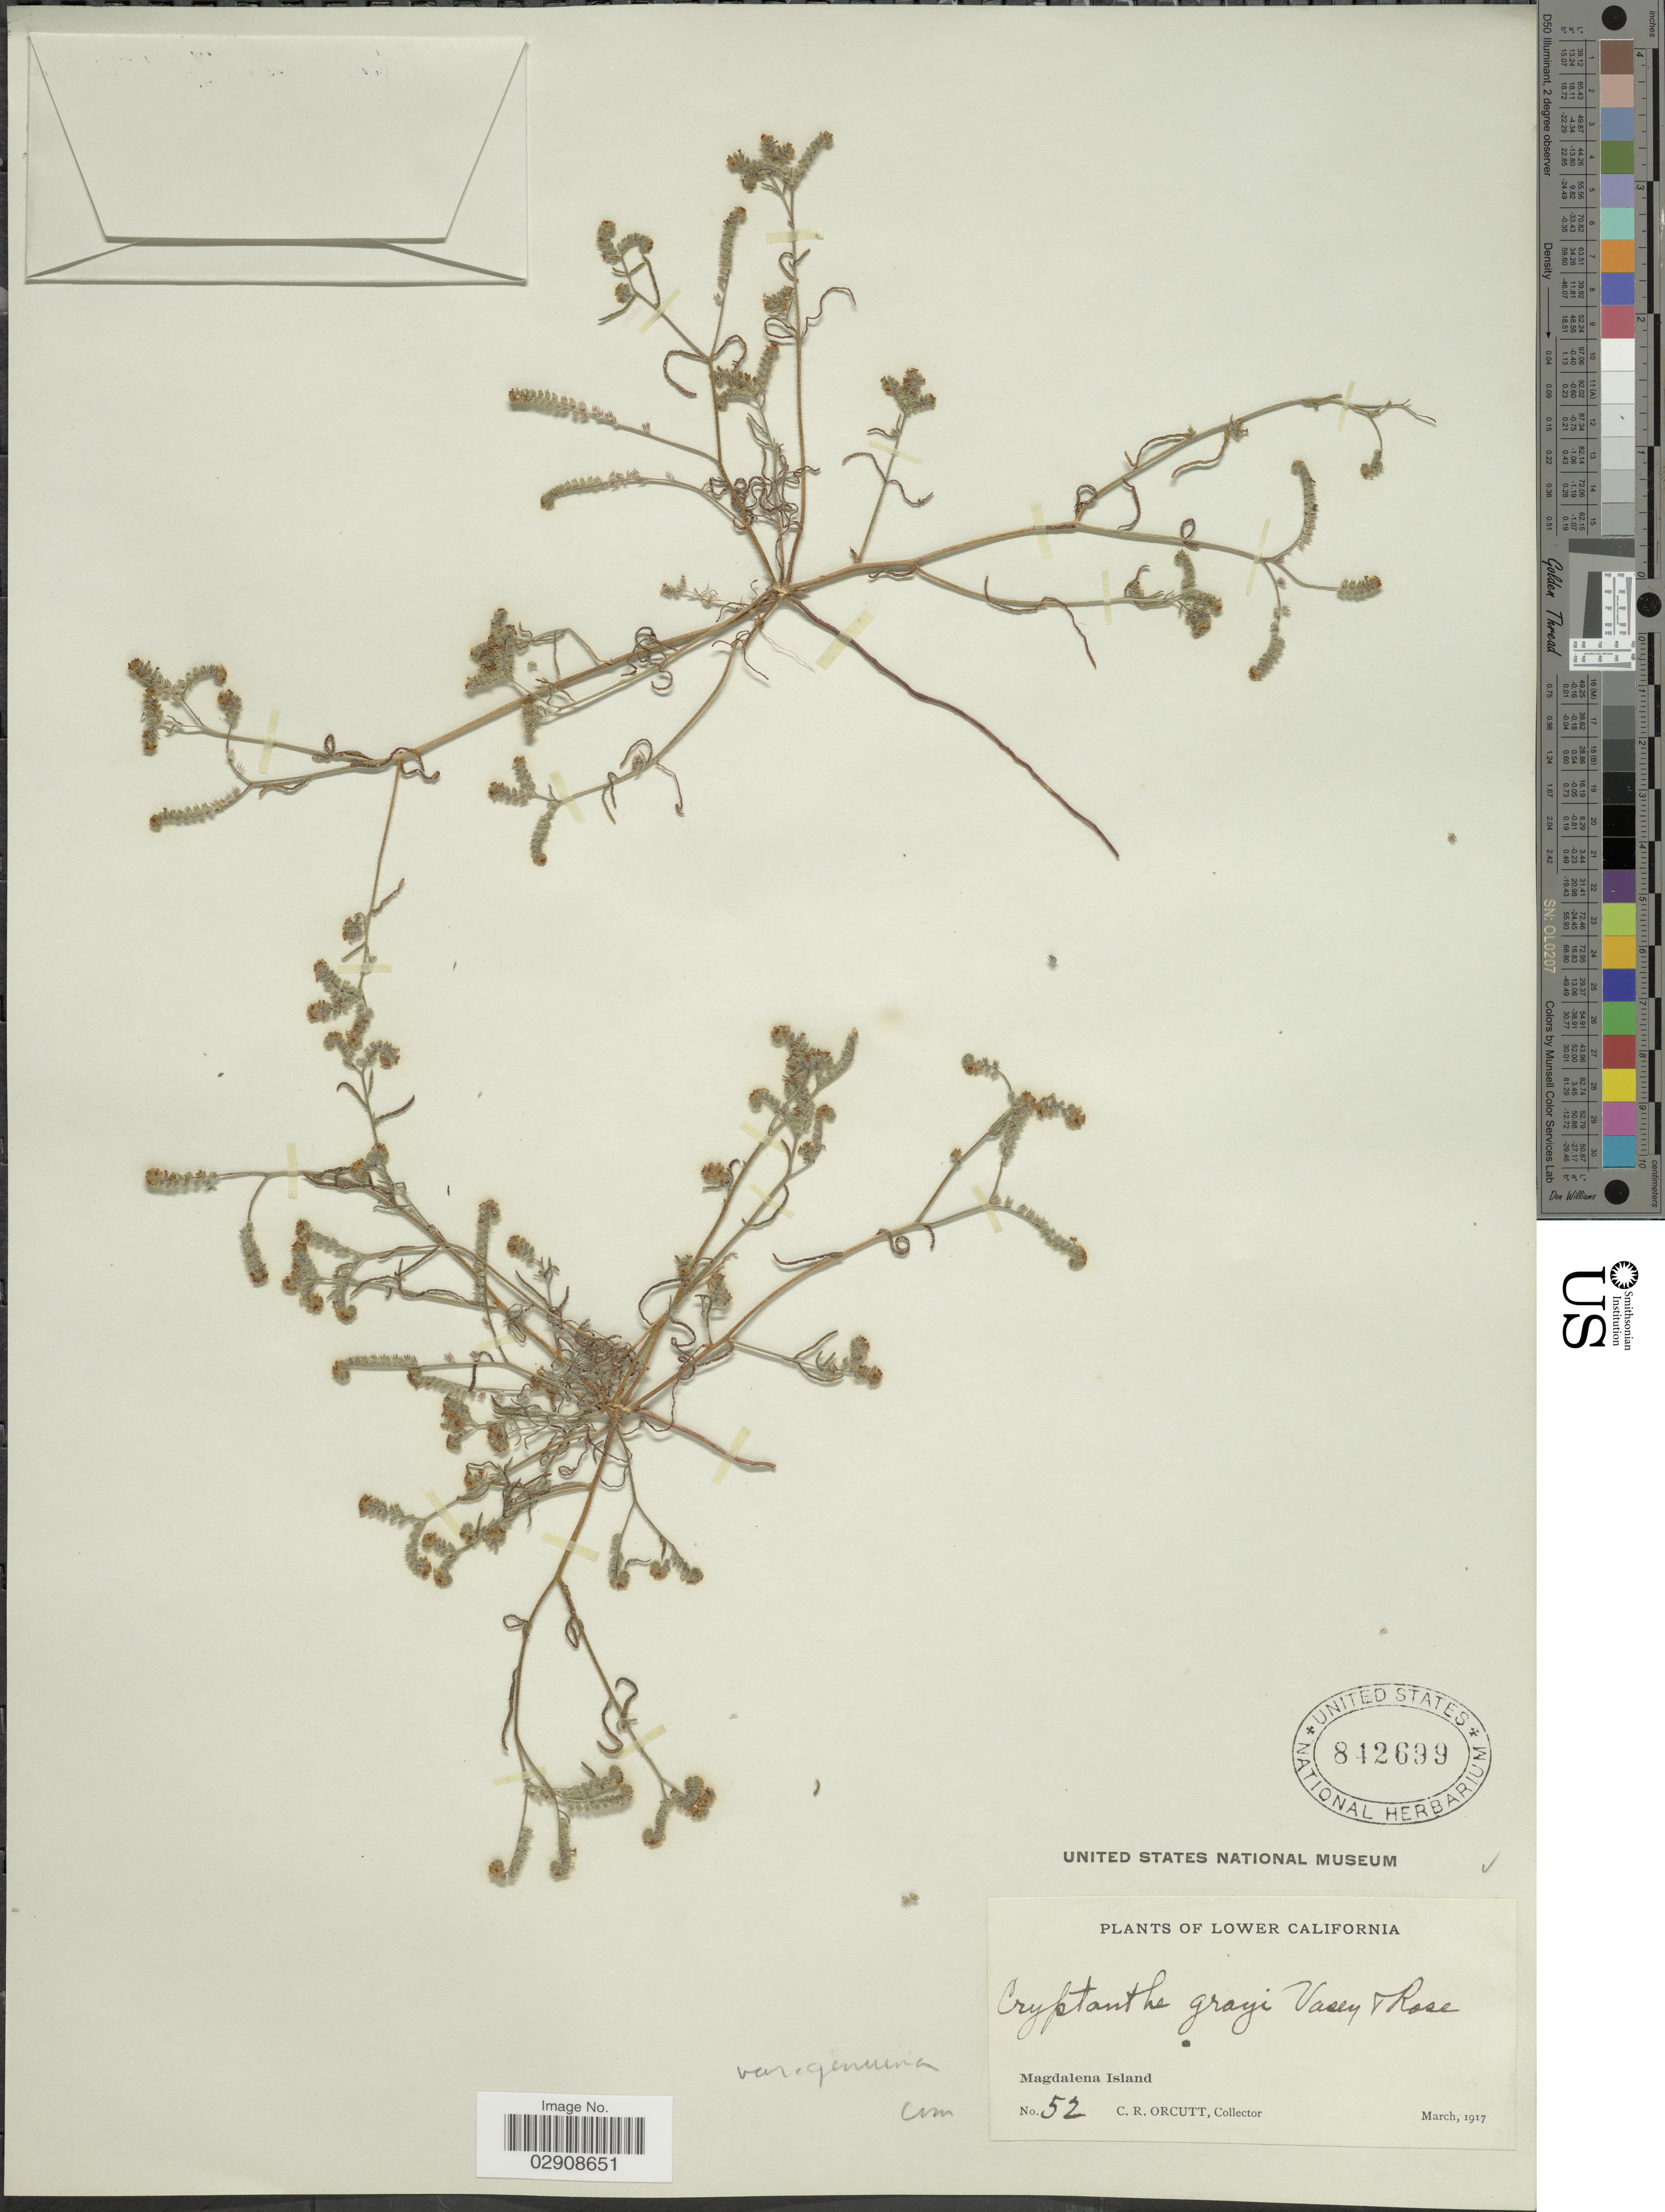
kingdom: Plantae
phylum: Tracheophyta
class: Magnoliopsida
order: Boraginales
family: Boraginaceae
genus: Cryptantha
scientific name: Cryptantha grayi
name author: (Vasey &) J.F. Macbr.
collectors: C. R. Orcutt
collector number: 52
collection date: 1917-03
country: Mexico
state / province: Baja California Sur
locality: Lower California. Magdalena Island.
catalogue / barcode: US 842699